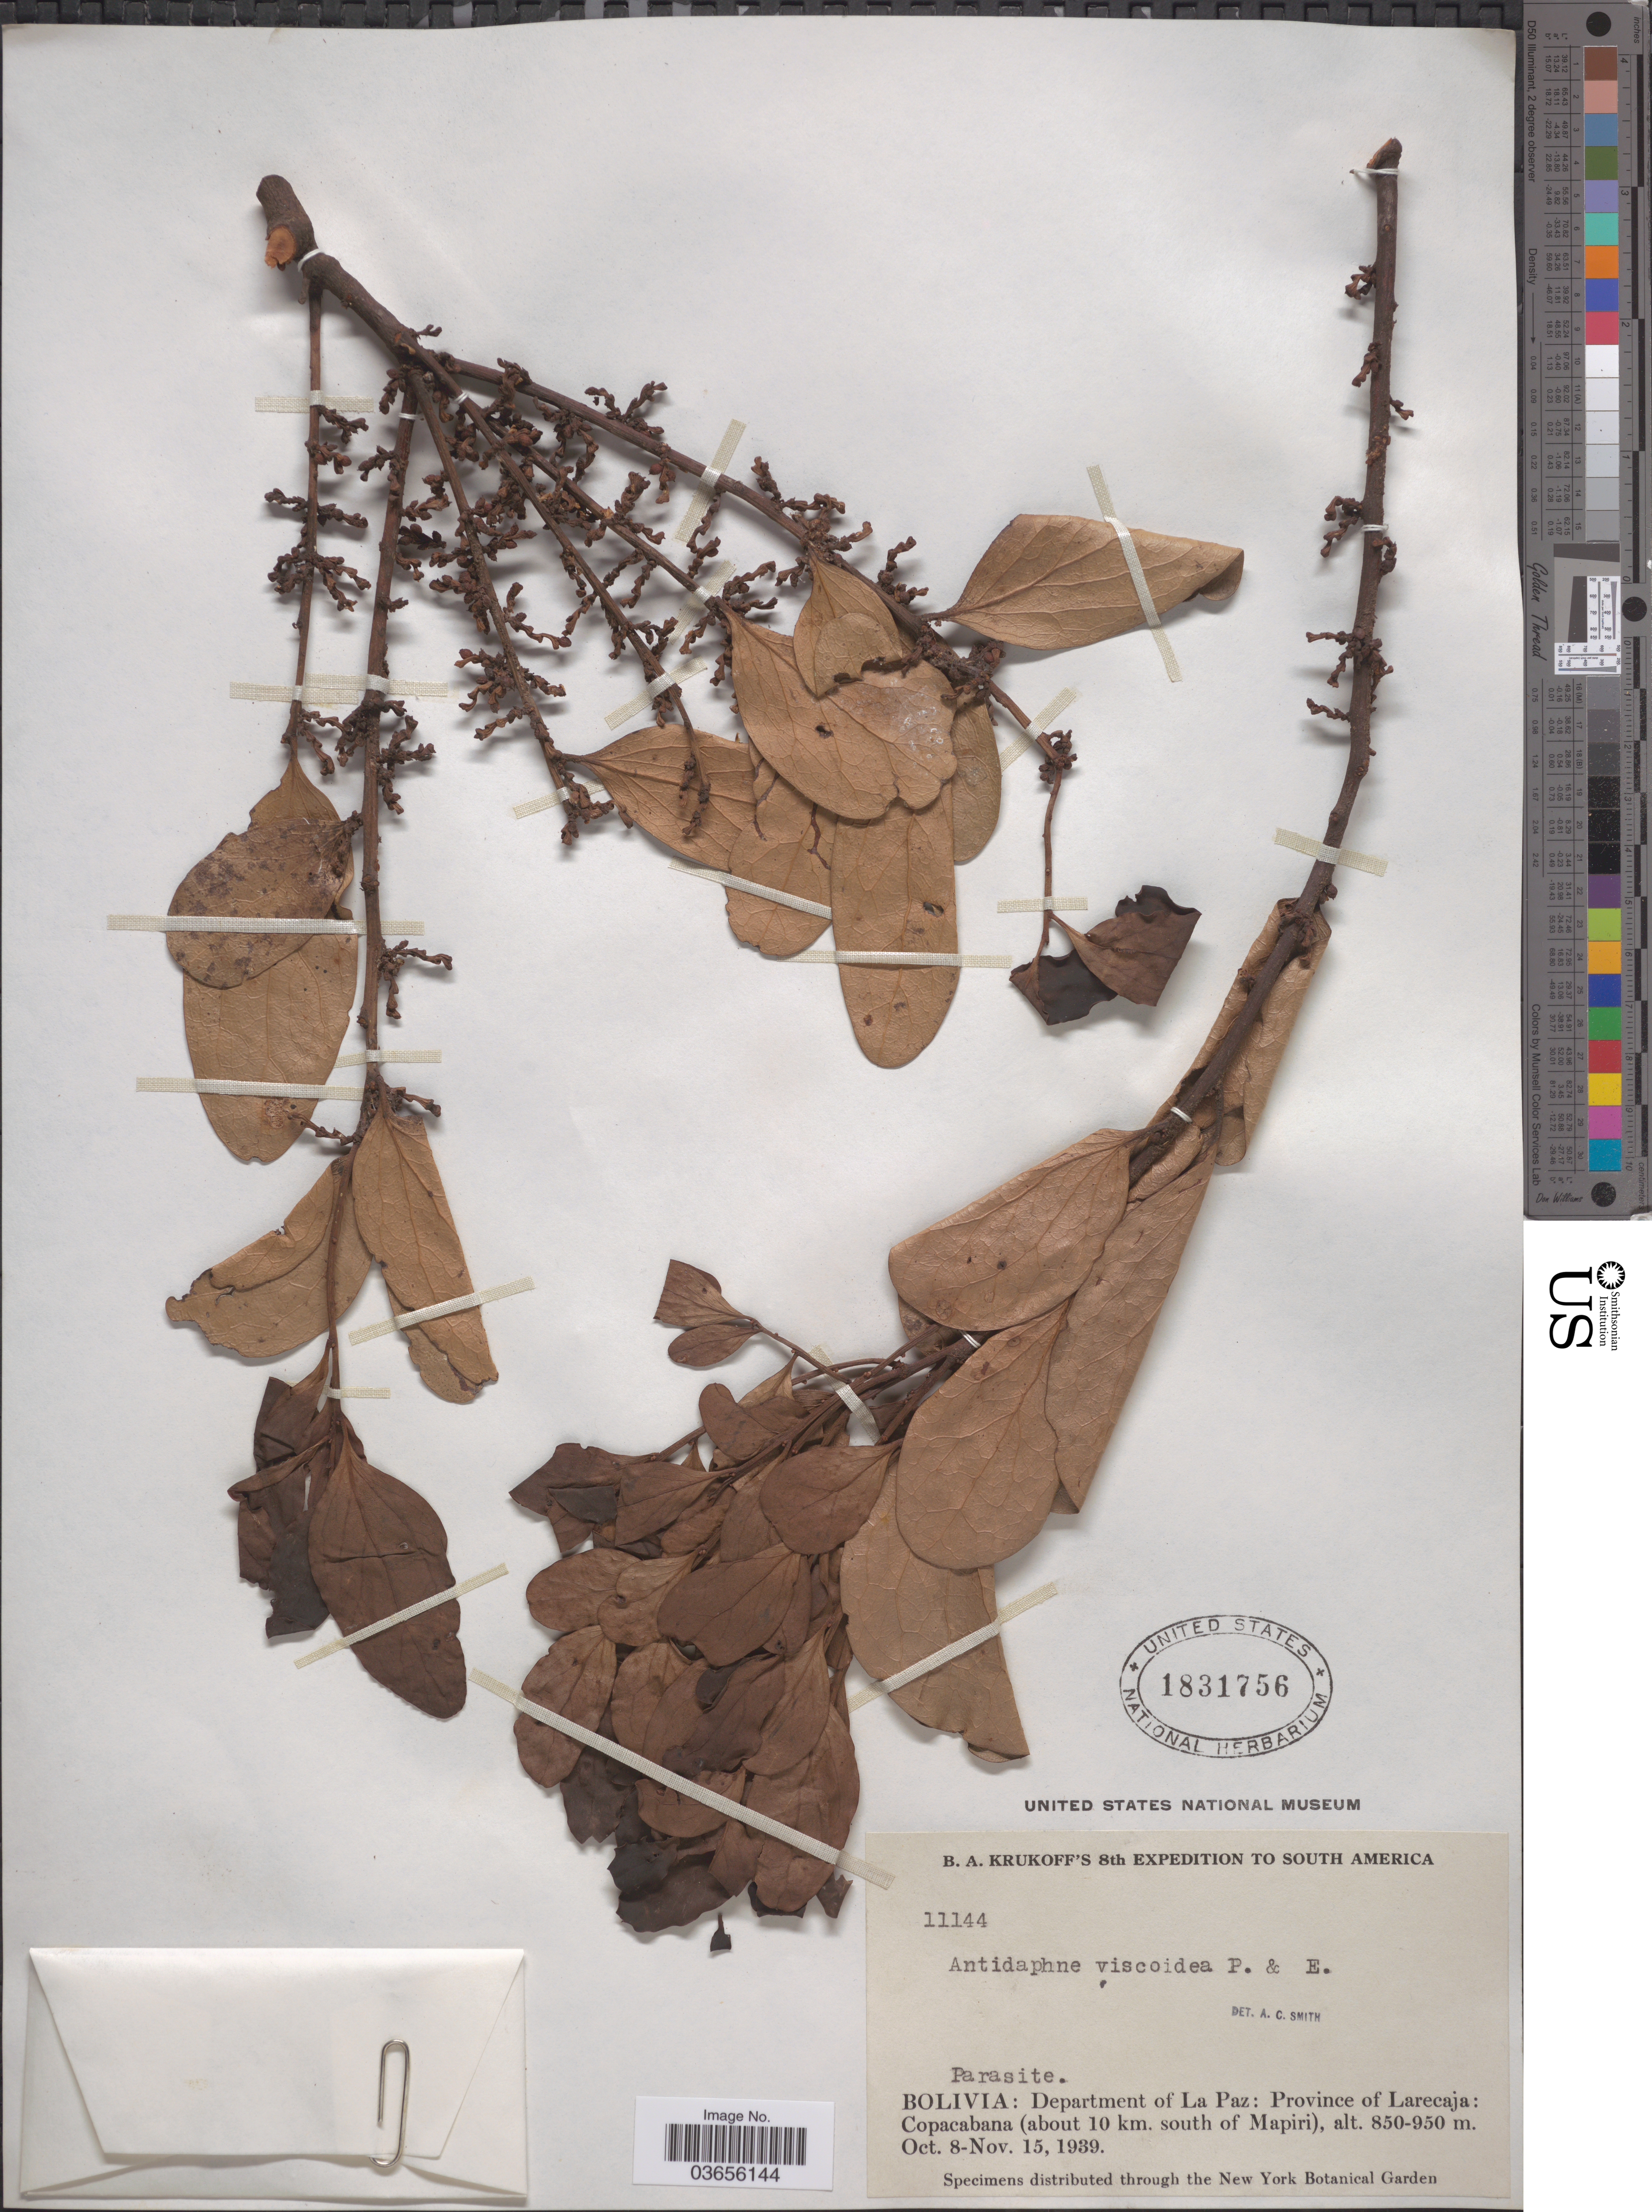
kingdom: Plantae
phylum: Tracheophyta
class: Magnoliopsida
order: Santalales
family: Santalaceae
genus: Antidaphne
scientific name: Antidaphne viscoidea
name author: Poepp. & Endl.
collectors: B. A. Krukoff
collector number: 11144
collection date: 1939-10-08/1939-11-15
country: Bolivia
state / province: La Paz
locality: Department of La Paz: Province of Larecaja: Copacabana (about 10 km. south of Mapiri).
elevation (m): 850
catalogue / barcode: US 1831756